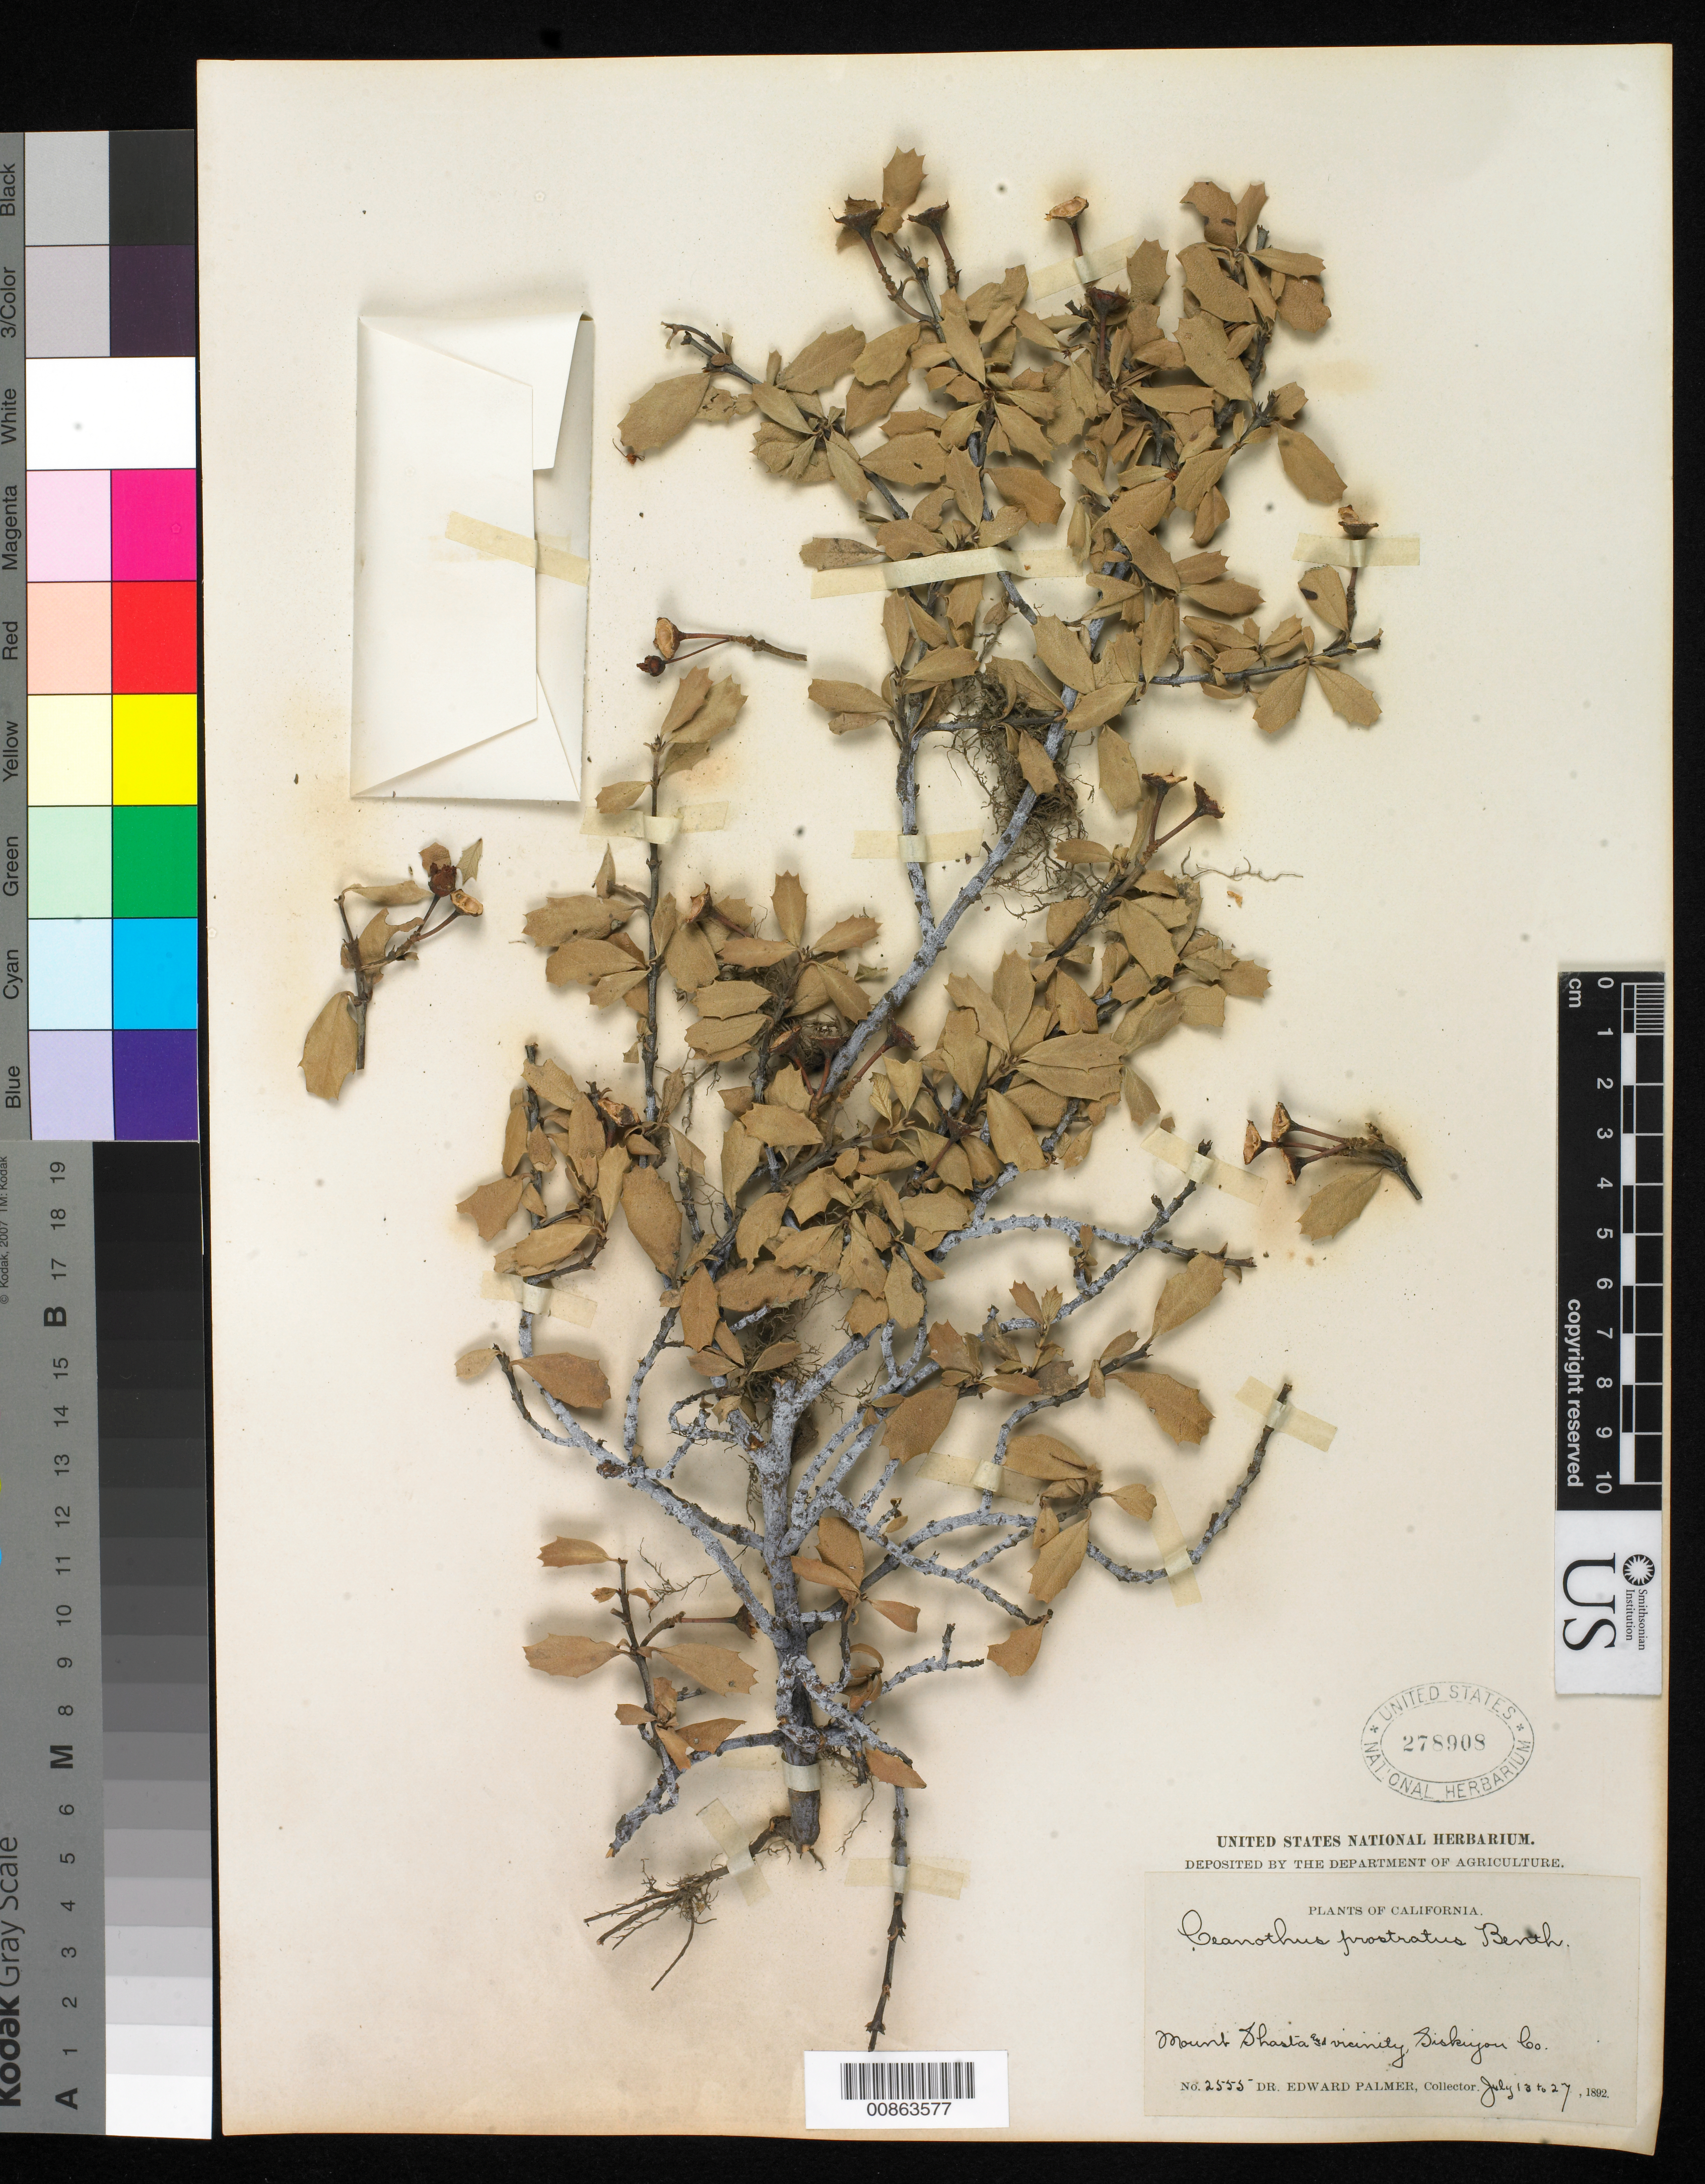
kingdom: Plantae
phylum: Tracheophyta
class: Magnoliopsida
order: Rosales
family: Rhamnaceae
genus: Ceanothus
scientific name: Ceanothus prostratus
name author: Benth.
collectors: E. Palmer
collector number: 2555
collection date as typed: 13 Jul 1892 to 27 Jul 1892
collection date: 1892-07-13/1892-07-27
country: United States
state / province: California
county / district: Siskiyou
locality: Mount Shasta and vicinity, Siskiyou County, California.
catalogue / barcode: US 278908